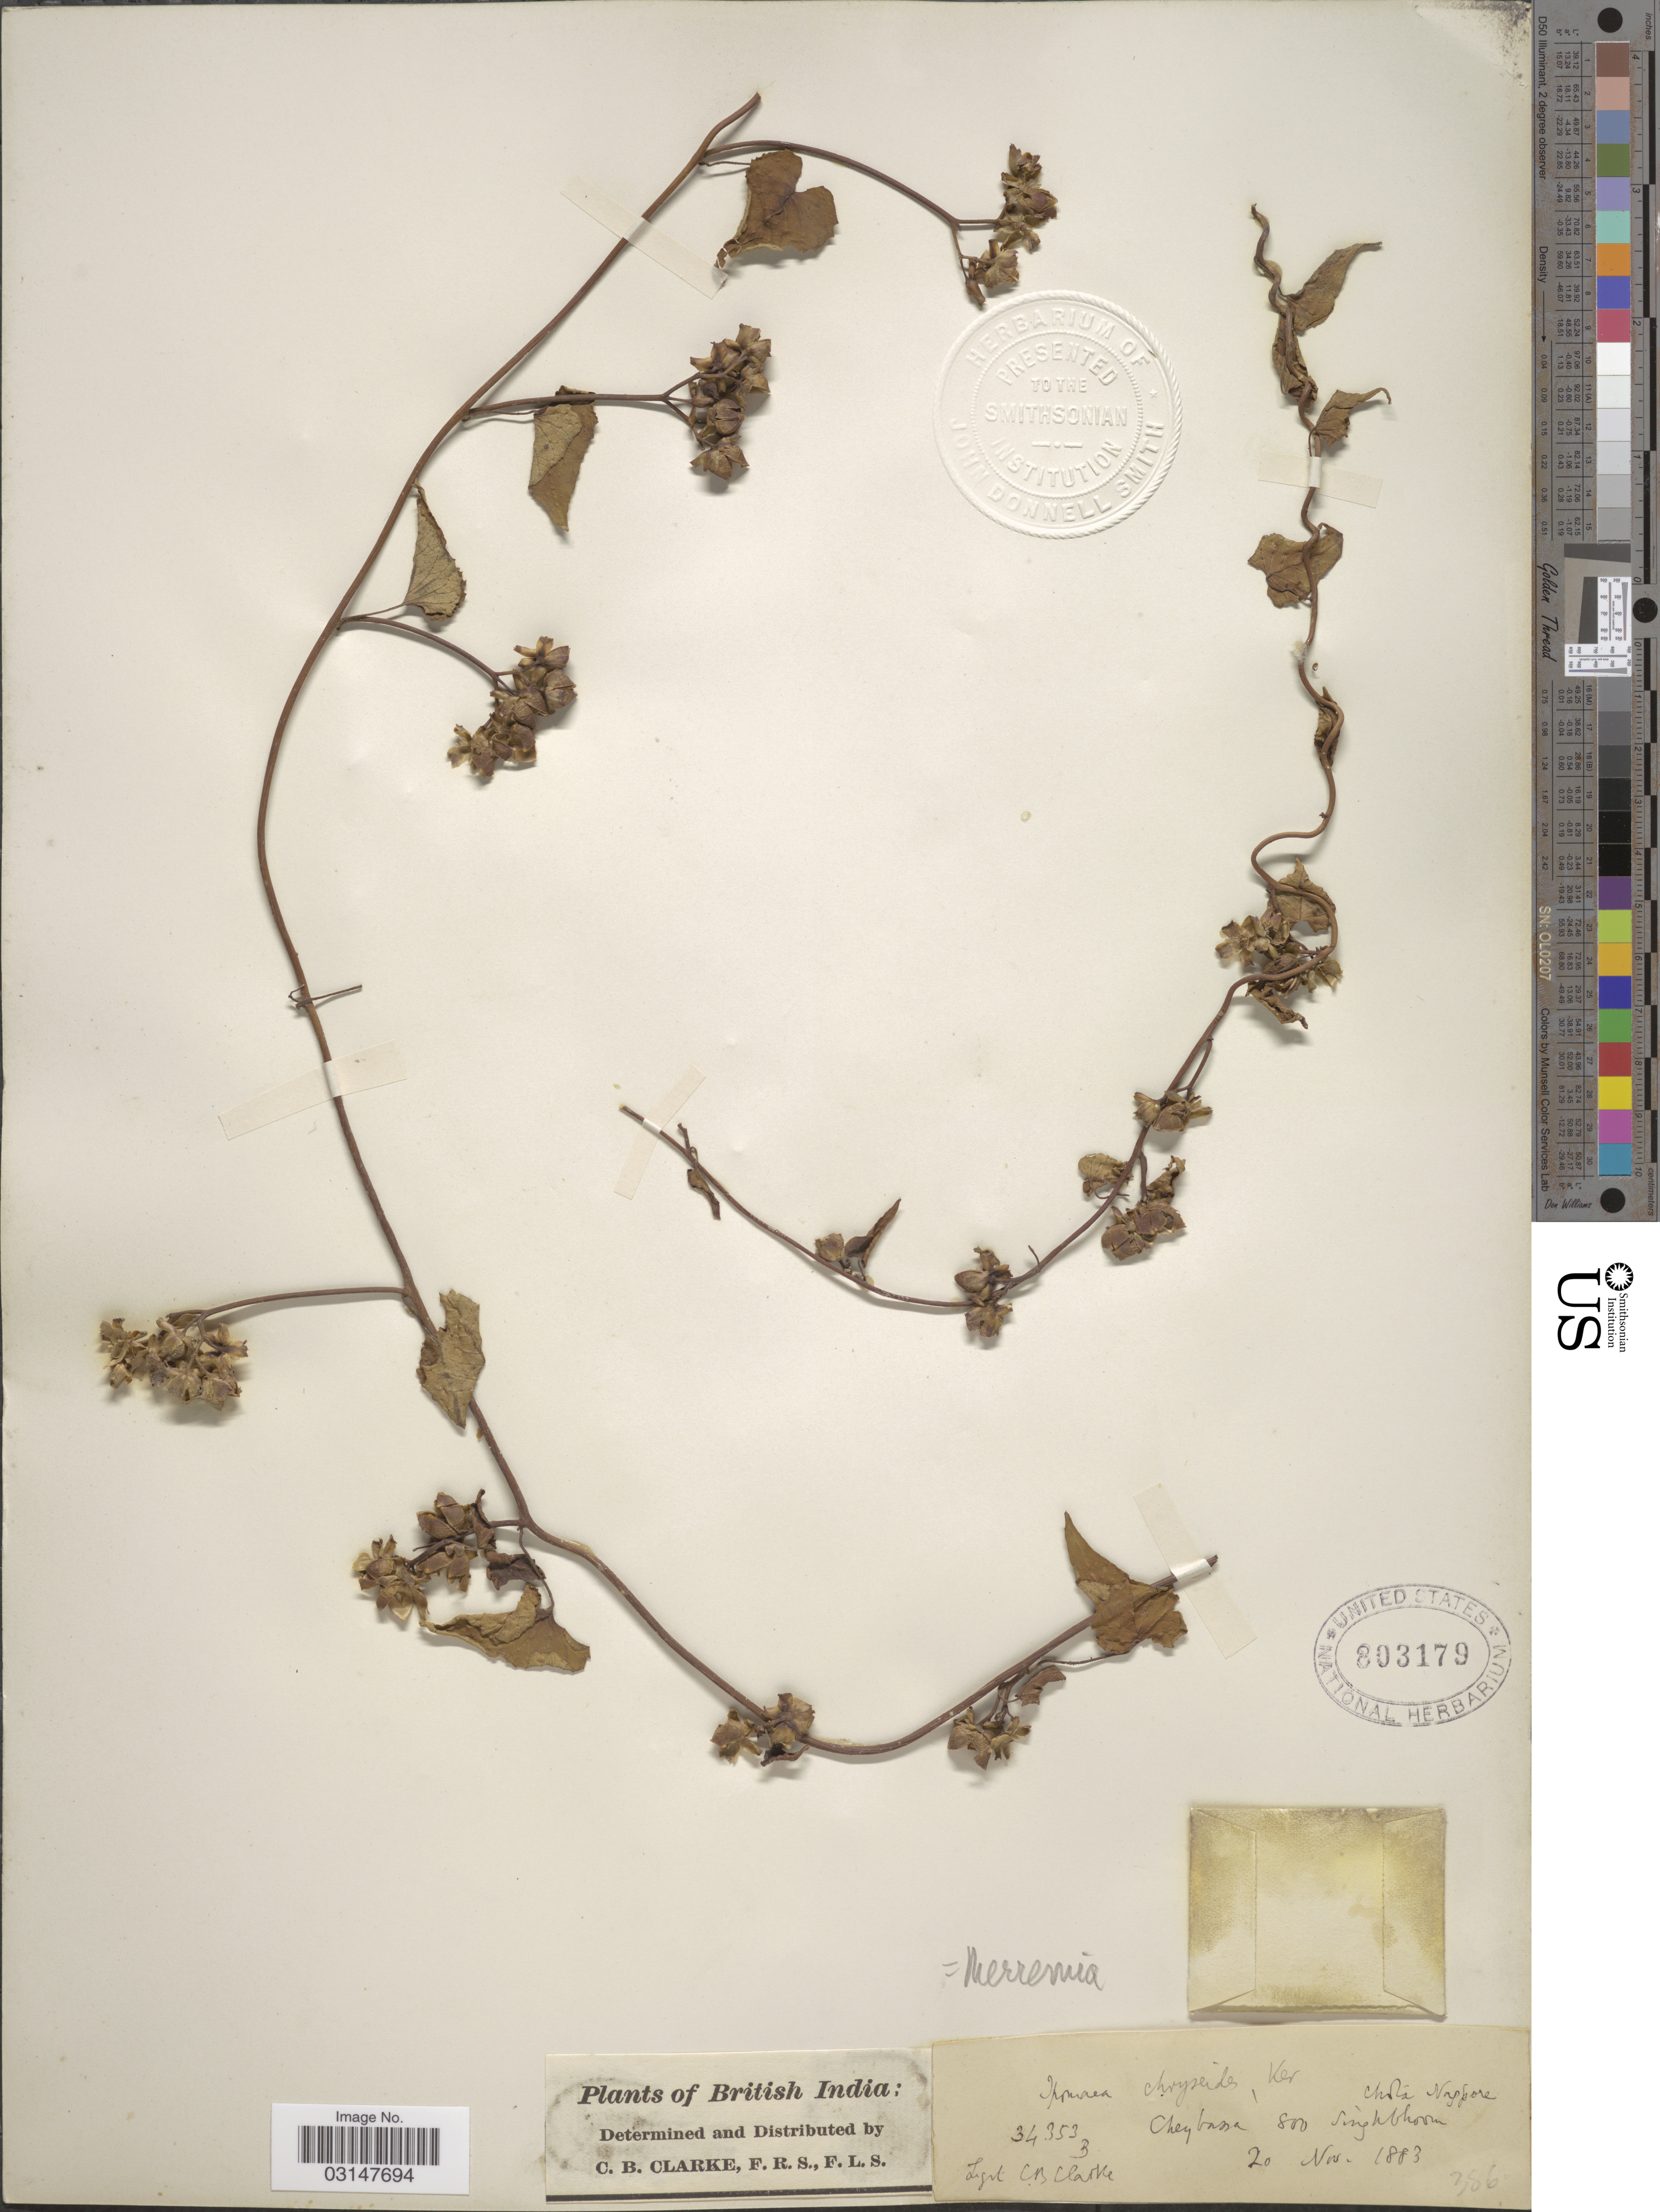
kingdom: Plantae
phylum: Tracheophyta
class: Magnoliopsida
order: Solanales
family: Convolvulaceae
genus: Merremia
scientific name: Merremia hederacea f. hederacea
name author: (Burm. f.) Hallier f.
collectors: C. B. Clarke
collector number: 34353B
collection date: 1883-11-20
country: India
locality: British India. Chota Nagpore. Cheybassa Singhbhoom.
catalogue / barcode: US 803179